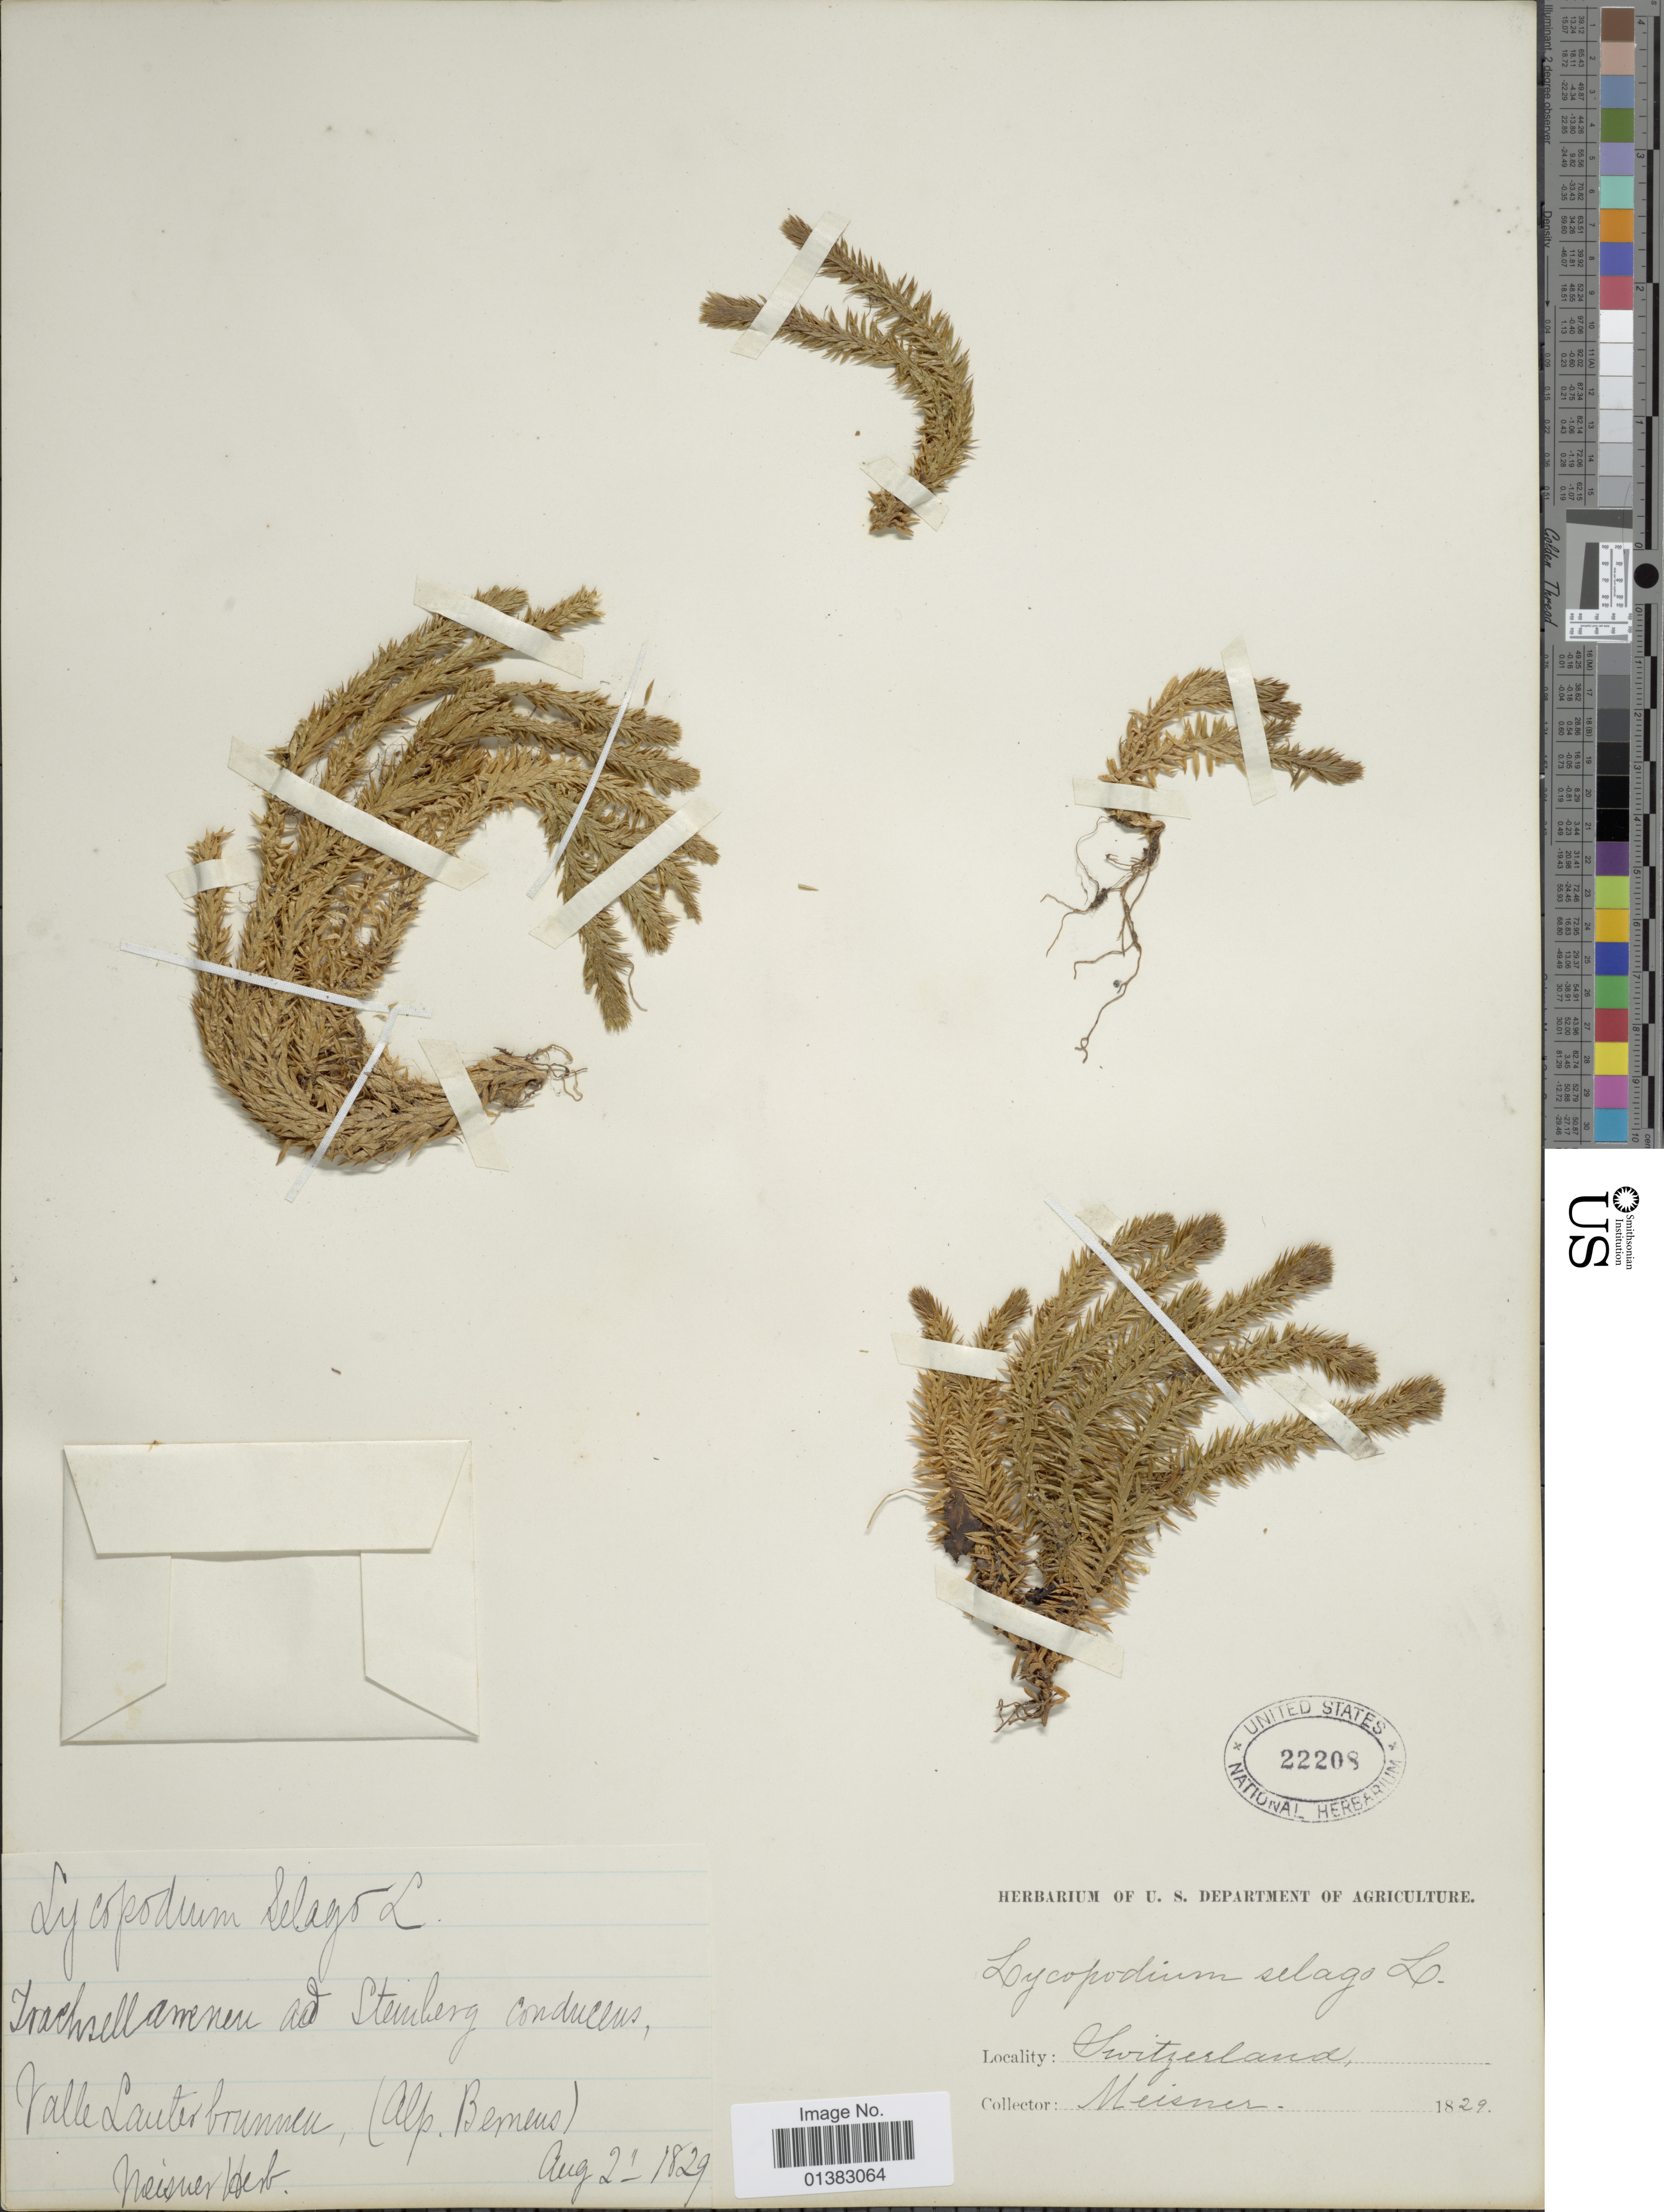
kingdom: Plantae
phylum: Tracheophyta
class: Lycopodiopsida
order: Lycopodiales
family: Lycopodiaceae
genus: Huperzia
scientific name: Huperzia selago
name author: (L.) Bernh. ex Schrank & Mart.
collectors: Meisner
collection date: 1829-08-02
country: Switzerland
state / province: Bern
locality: Trachsellamneu ad Steinberg conducens, valle Lauterbrunnen, (Alp. Berneus)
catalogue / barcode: US 22208